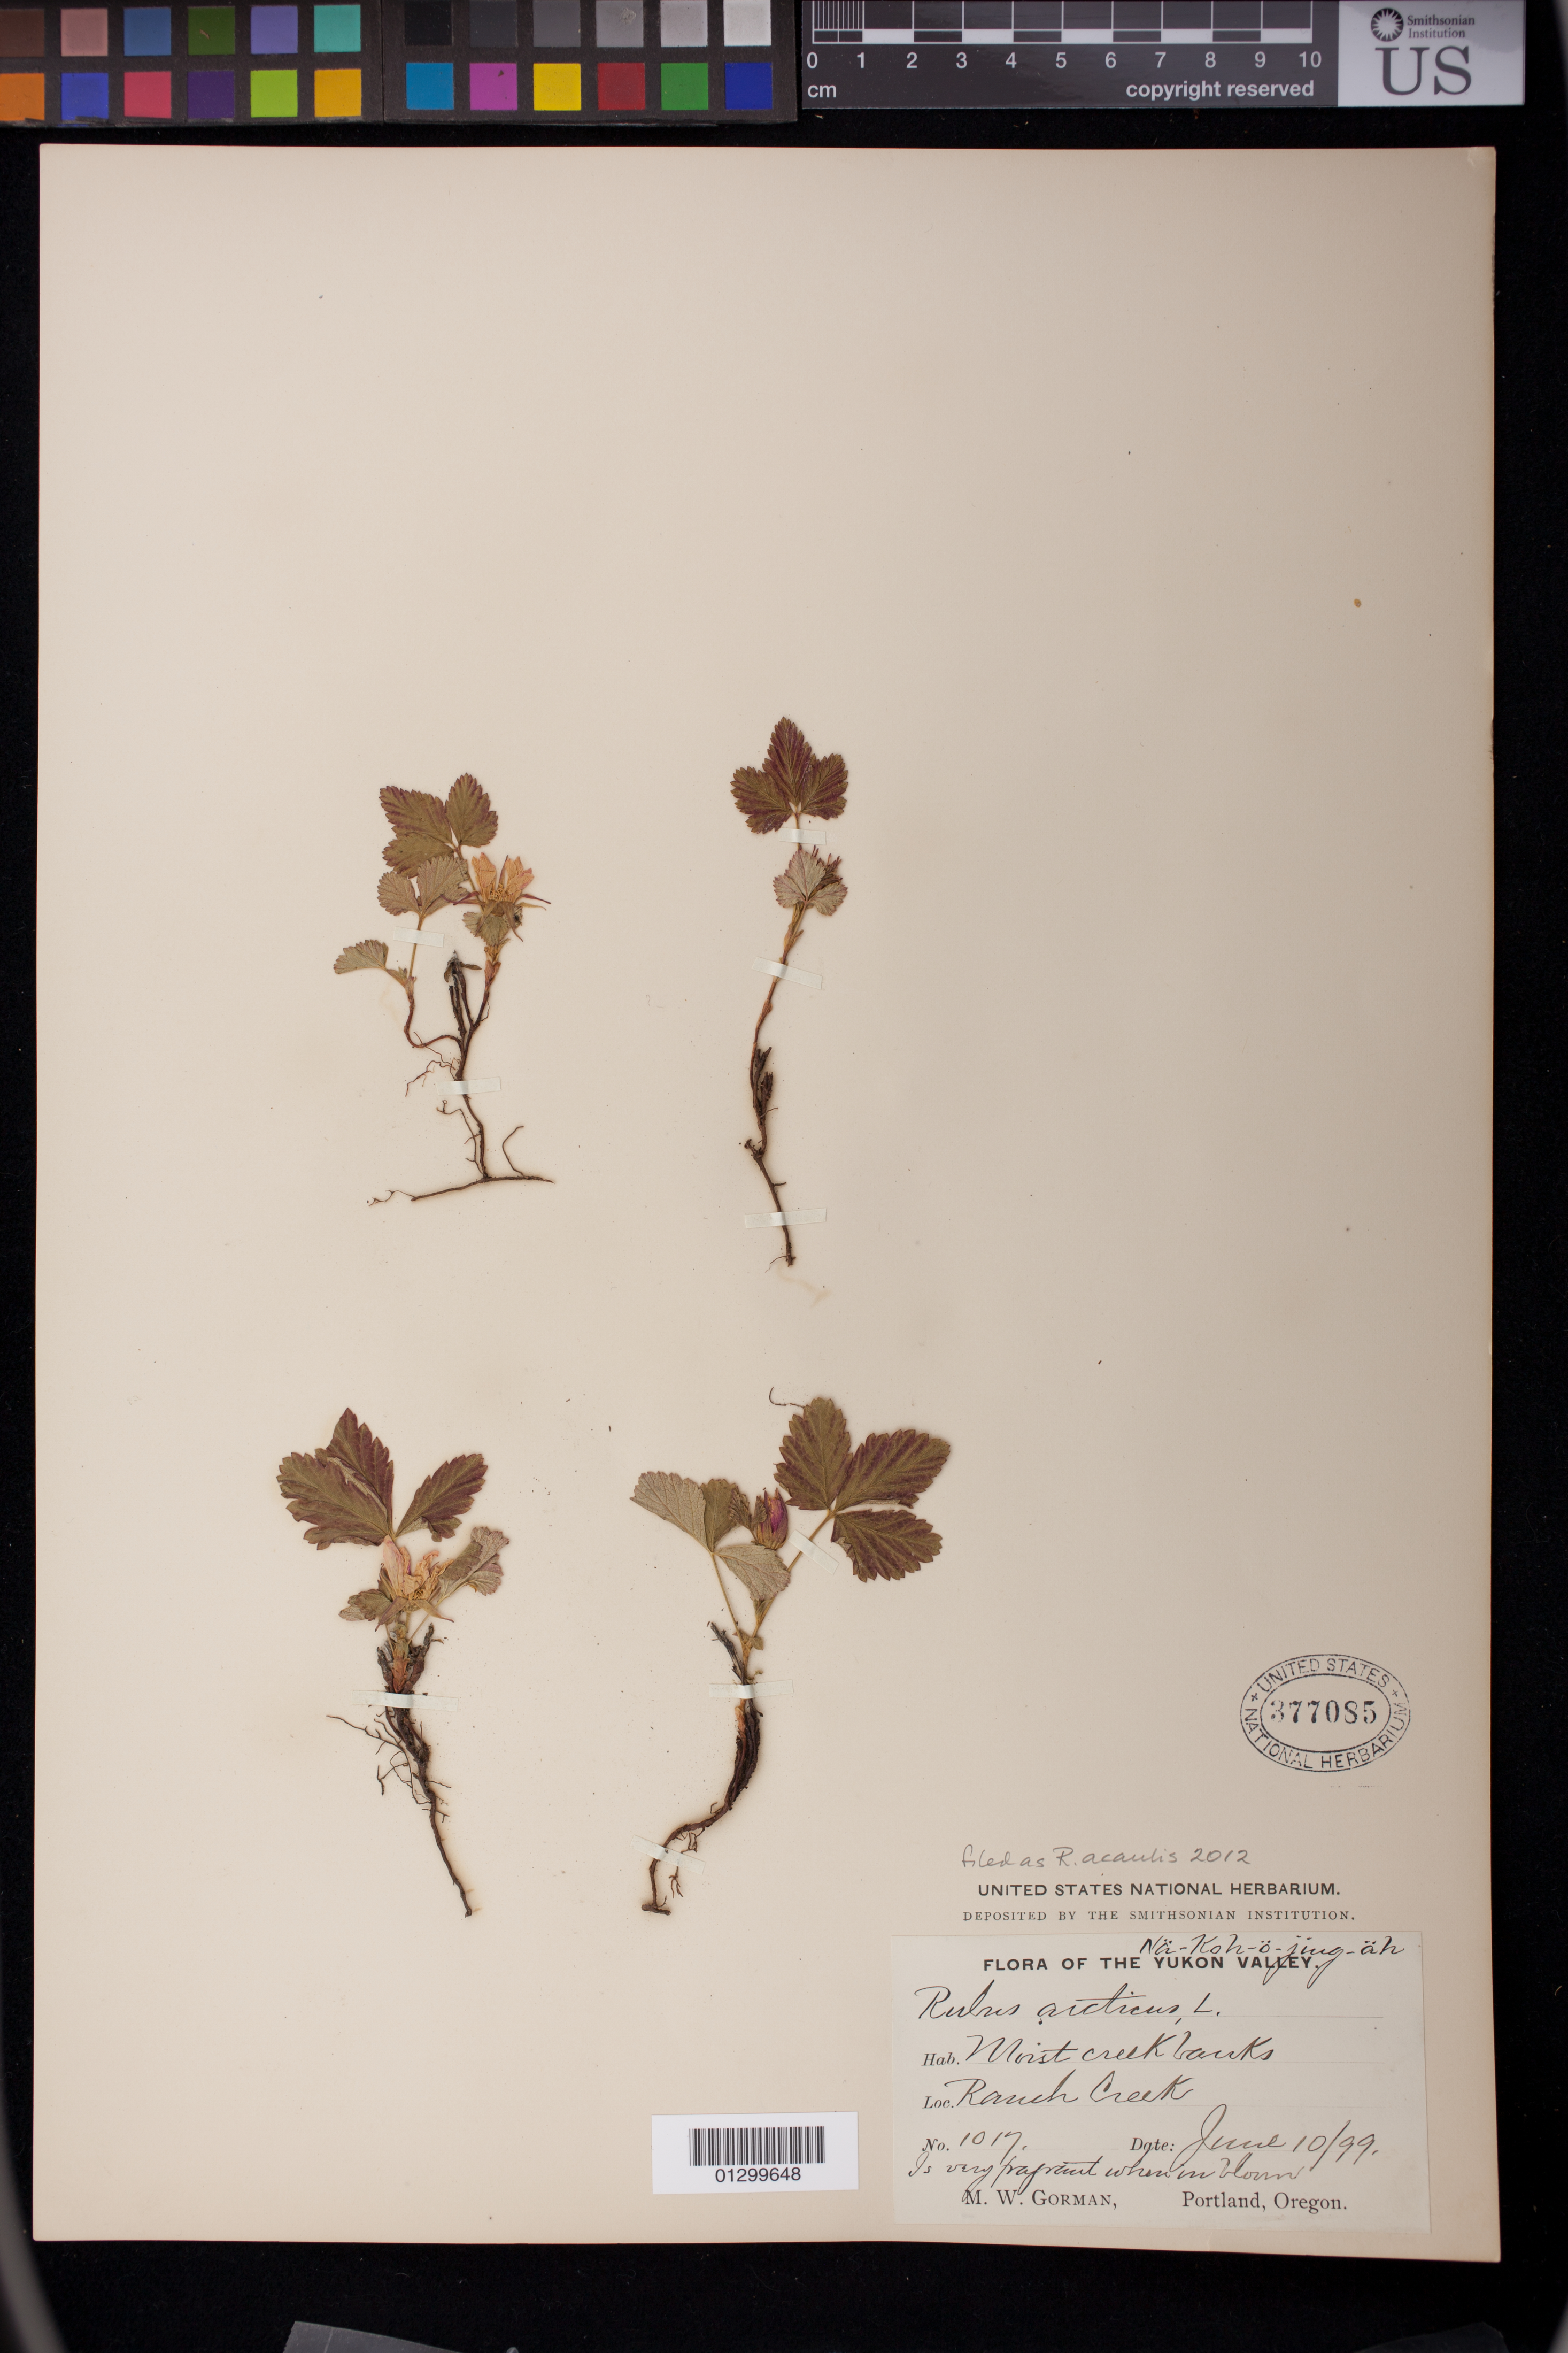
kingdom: Plantae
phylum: Tracheophyta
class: Magnoliopsida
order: Rosales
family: Rosaceae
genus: Rubus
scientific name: Rubus acaulis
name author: Michx.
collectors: M. W. Gorman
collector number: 1017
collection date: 1899-06-10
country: Canada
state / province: British Columbia / Yukon Territory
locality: Ranch Creek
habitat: Moist creek banks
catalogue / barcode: US 377085